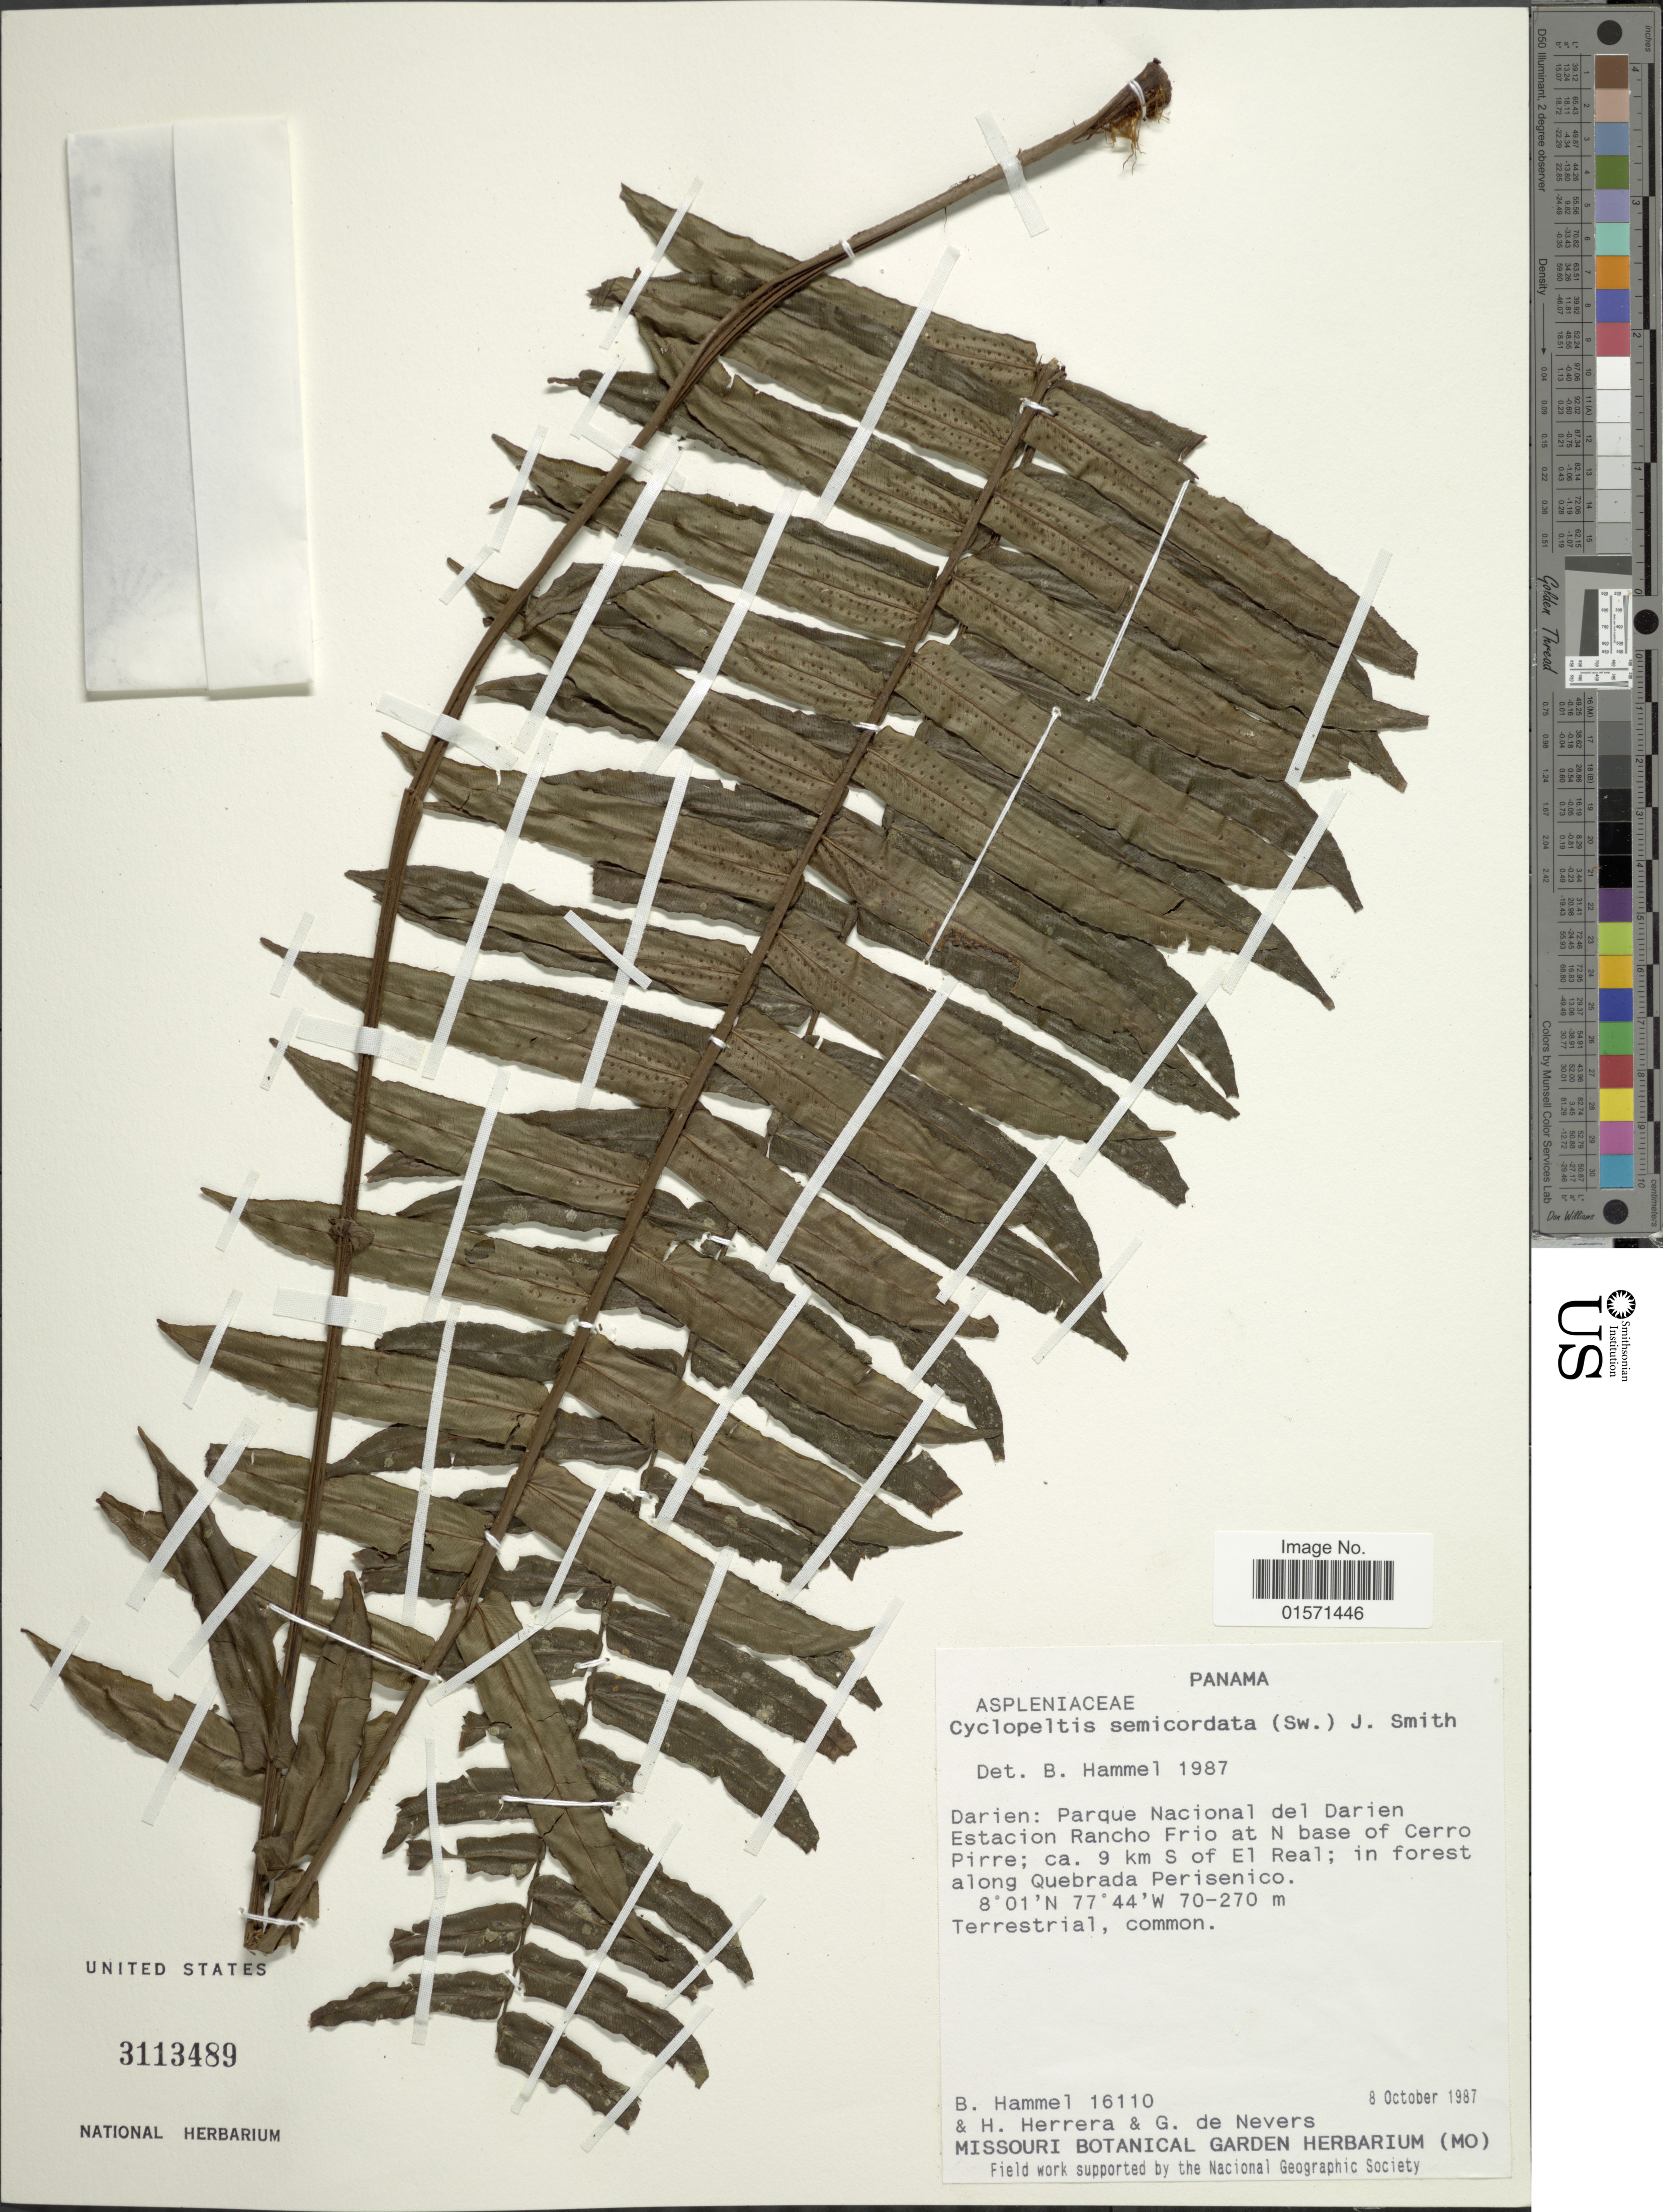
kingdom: Plantae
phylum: Tracheophyta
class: Polypodiopsida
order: Polypodiales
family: Lomariopsidaceae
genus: Cyclopeltis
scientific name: Cyclopeltis semicordata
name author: (Sw.) J. Sm.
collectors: B. Hammel, H. Herrera & G. C. de Nevers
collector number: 16110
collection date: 1987-10-08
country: Panama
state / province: Darién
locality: Darien: Parque Nacional del darien Estacion rancho Frio at N base of Cerro along Quebrada Persisenico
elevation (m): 70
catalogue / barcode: US 3113489